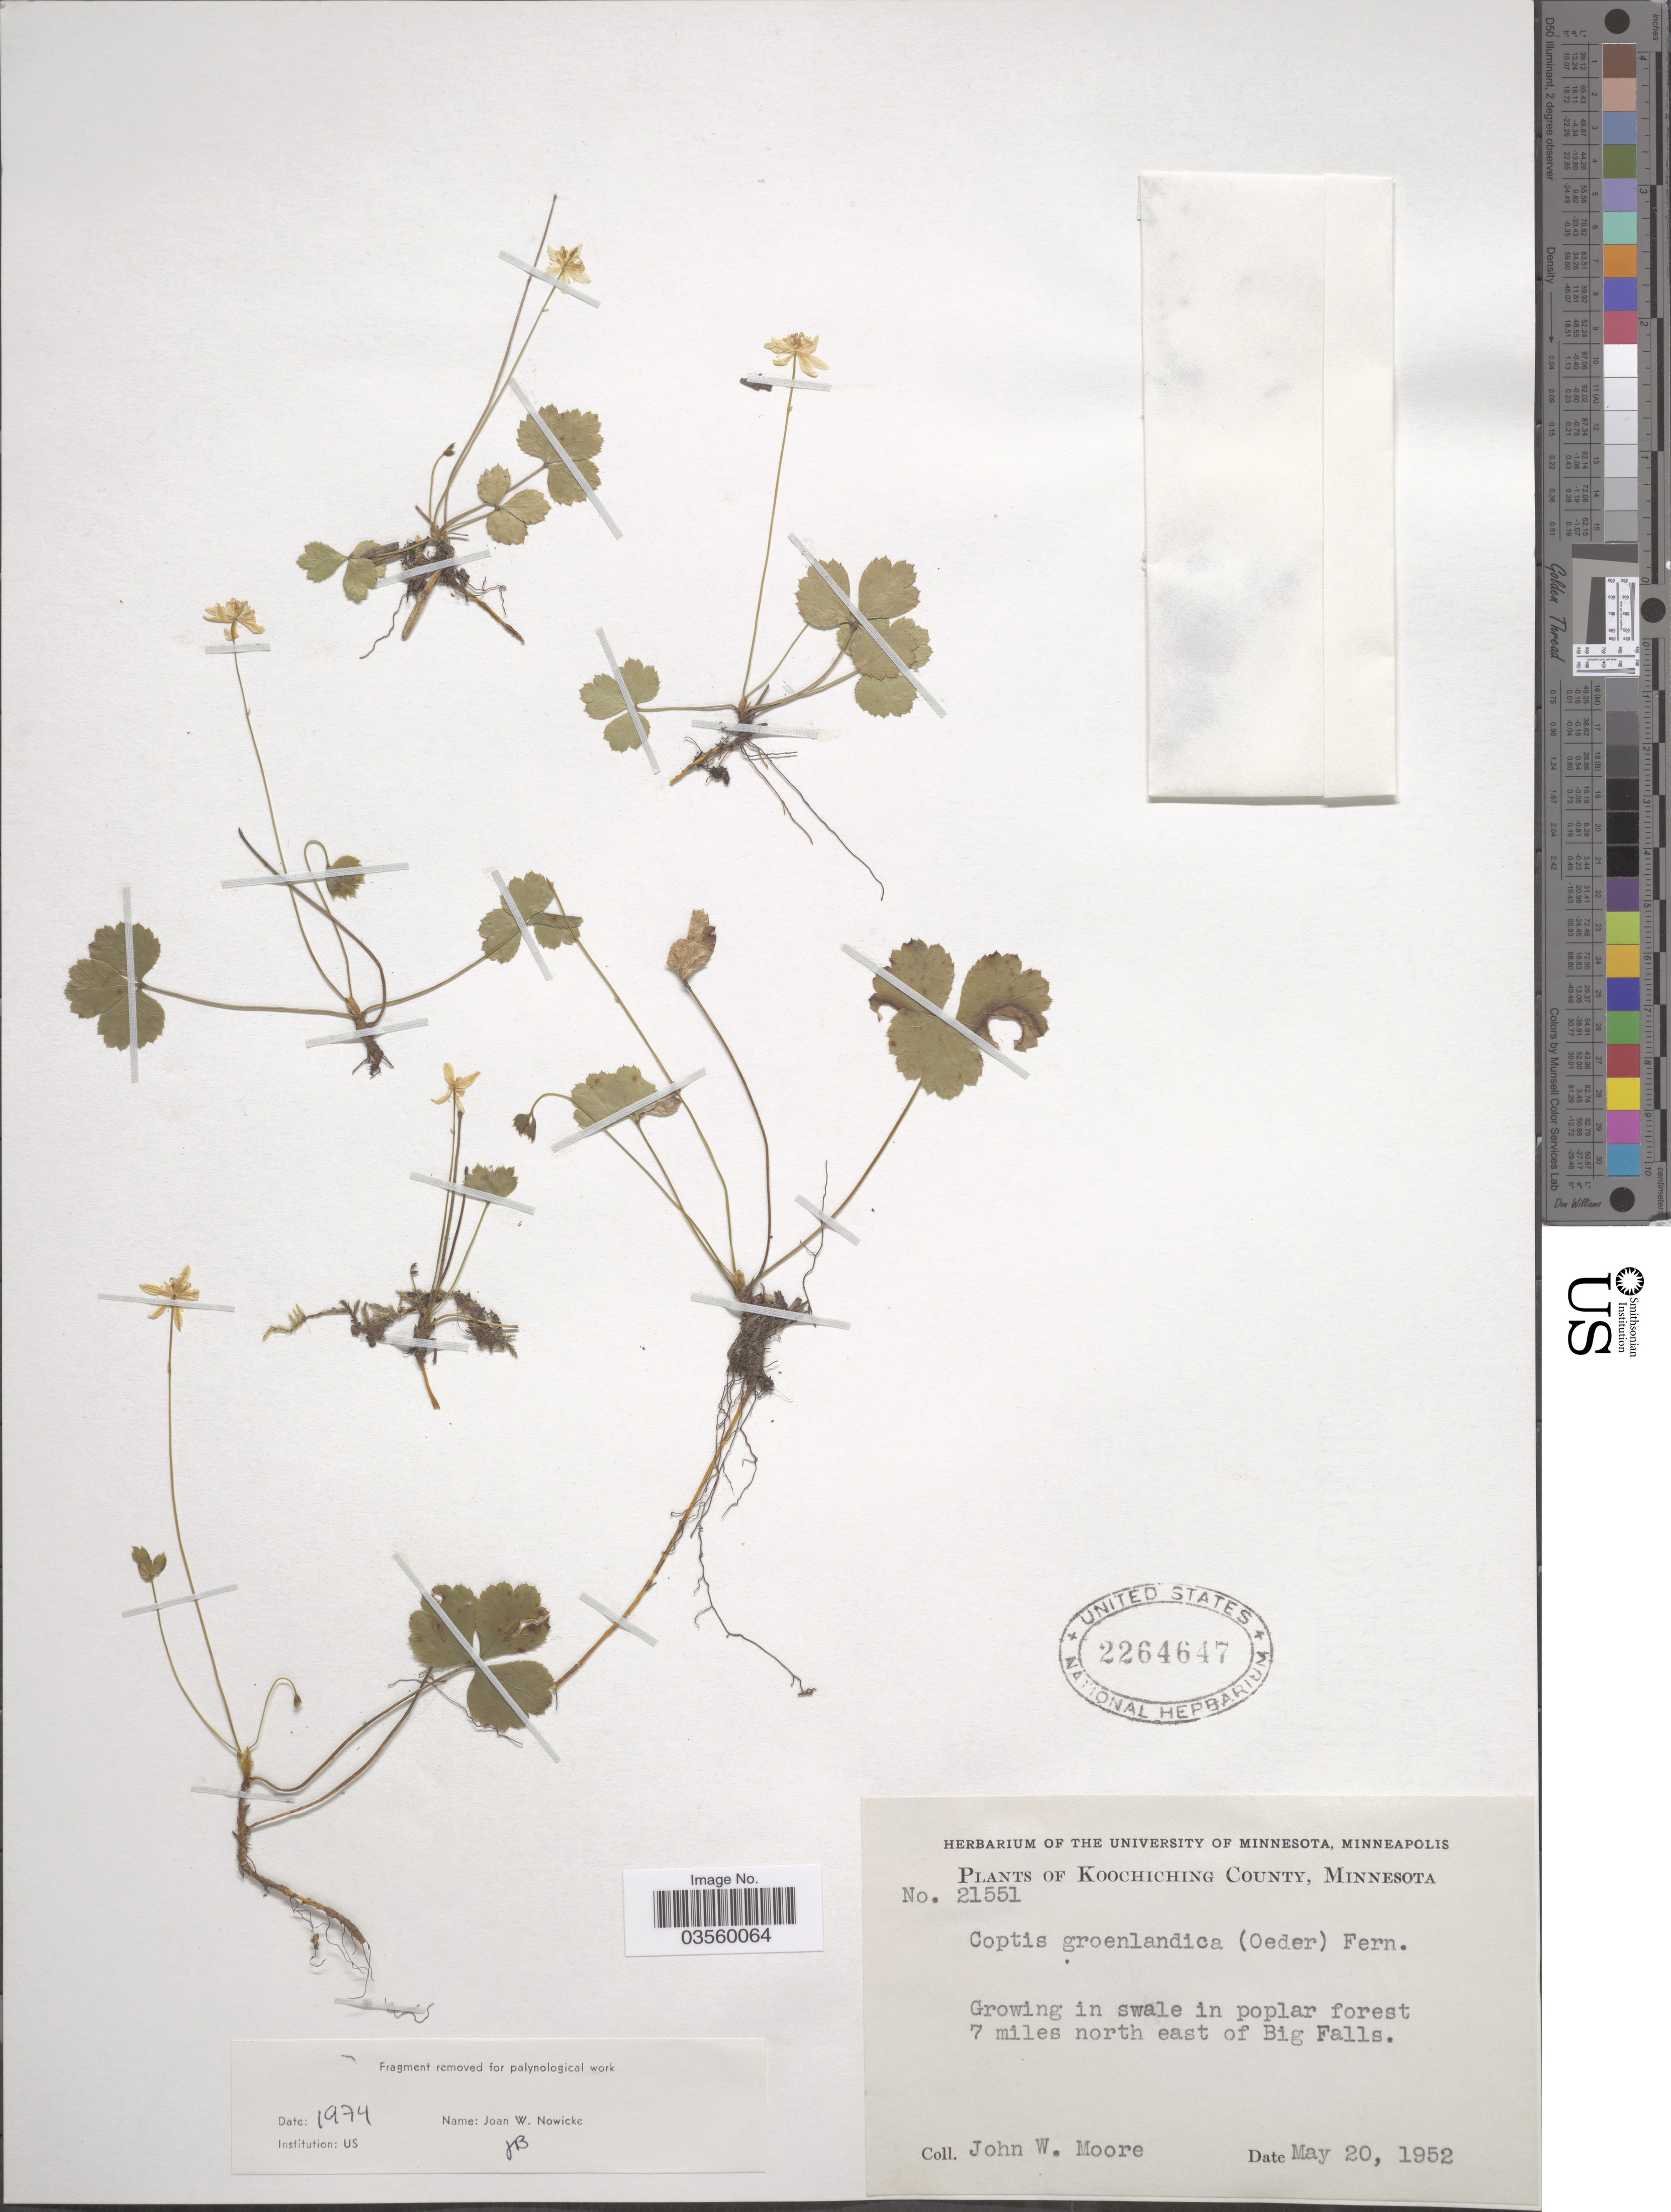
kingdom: Plantae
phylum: Tracheophyta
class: Magnoliopsida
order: Ranunculales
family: Ranunculaceae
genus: Coptis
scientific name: Coptis trifolia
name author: (L.) Salisb.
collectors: J. Moore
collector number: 21551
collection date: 1952-05-20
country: United States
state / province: Minnesota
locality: Koochiching County. 7 miles north east of Big Falls.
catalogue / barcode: US 2264647